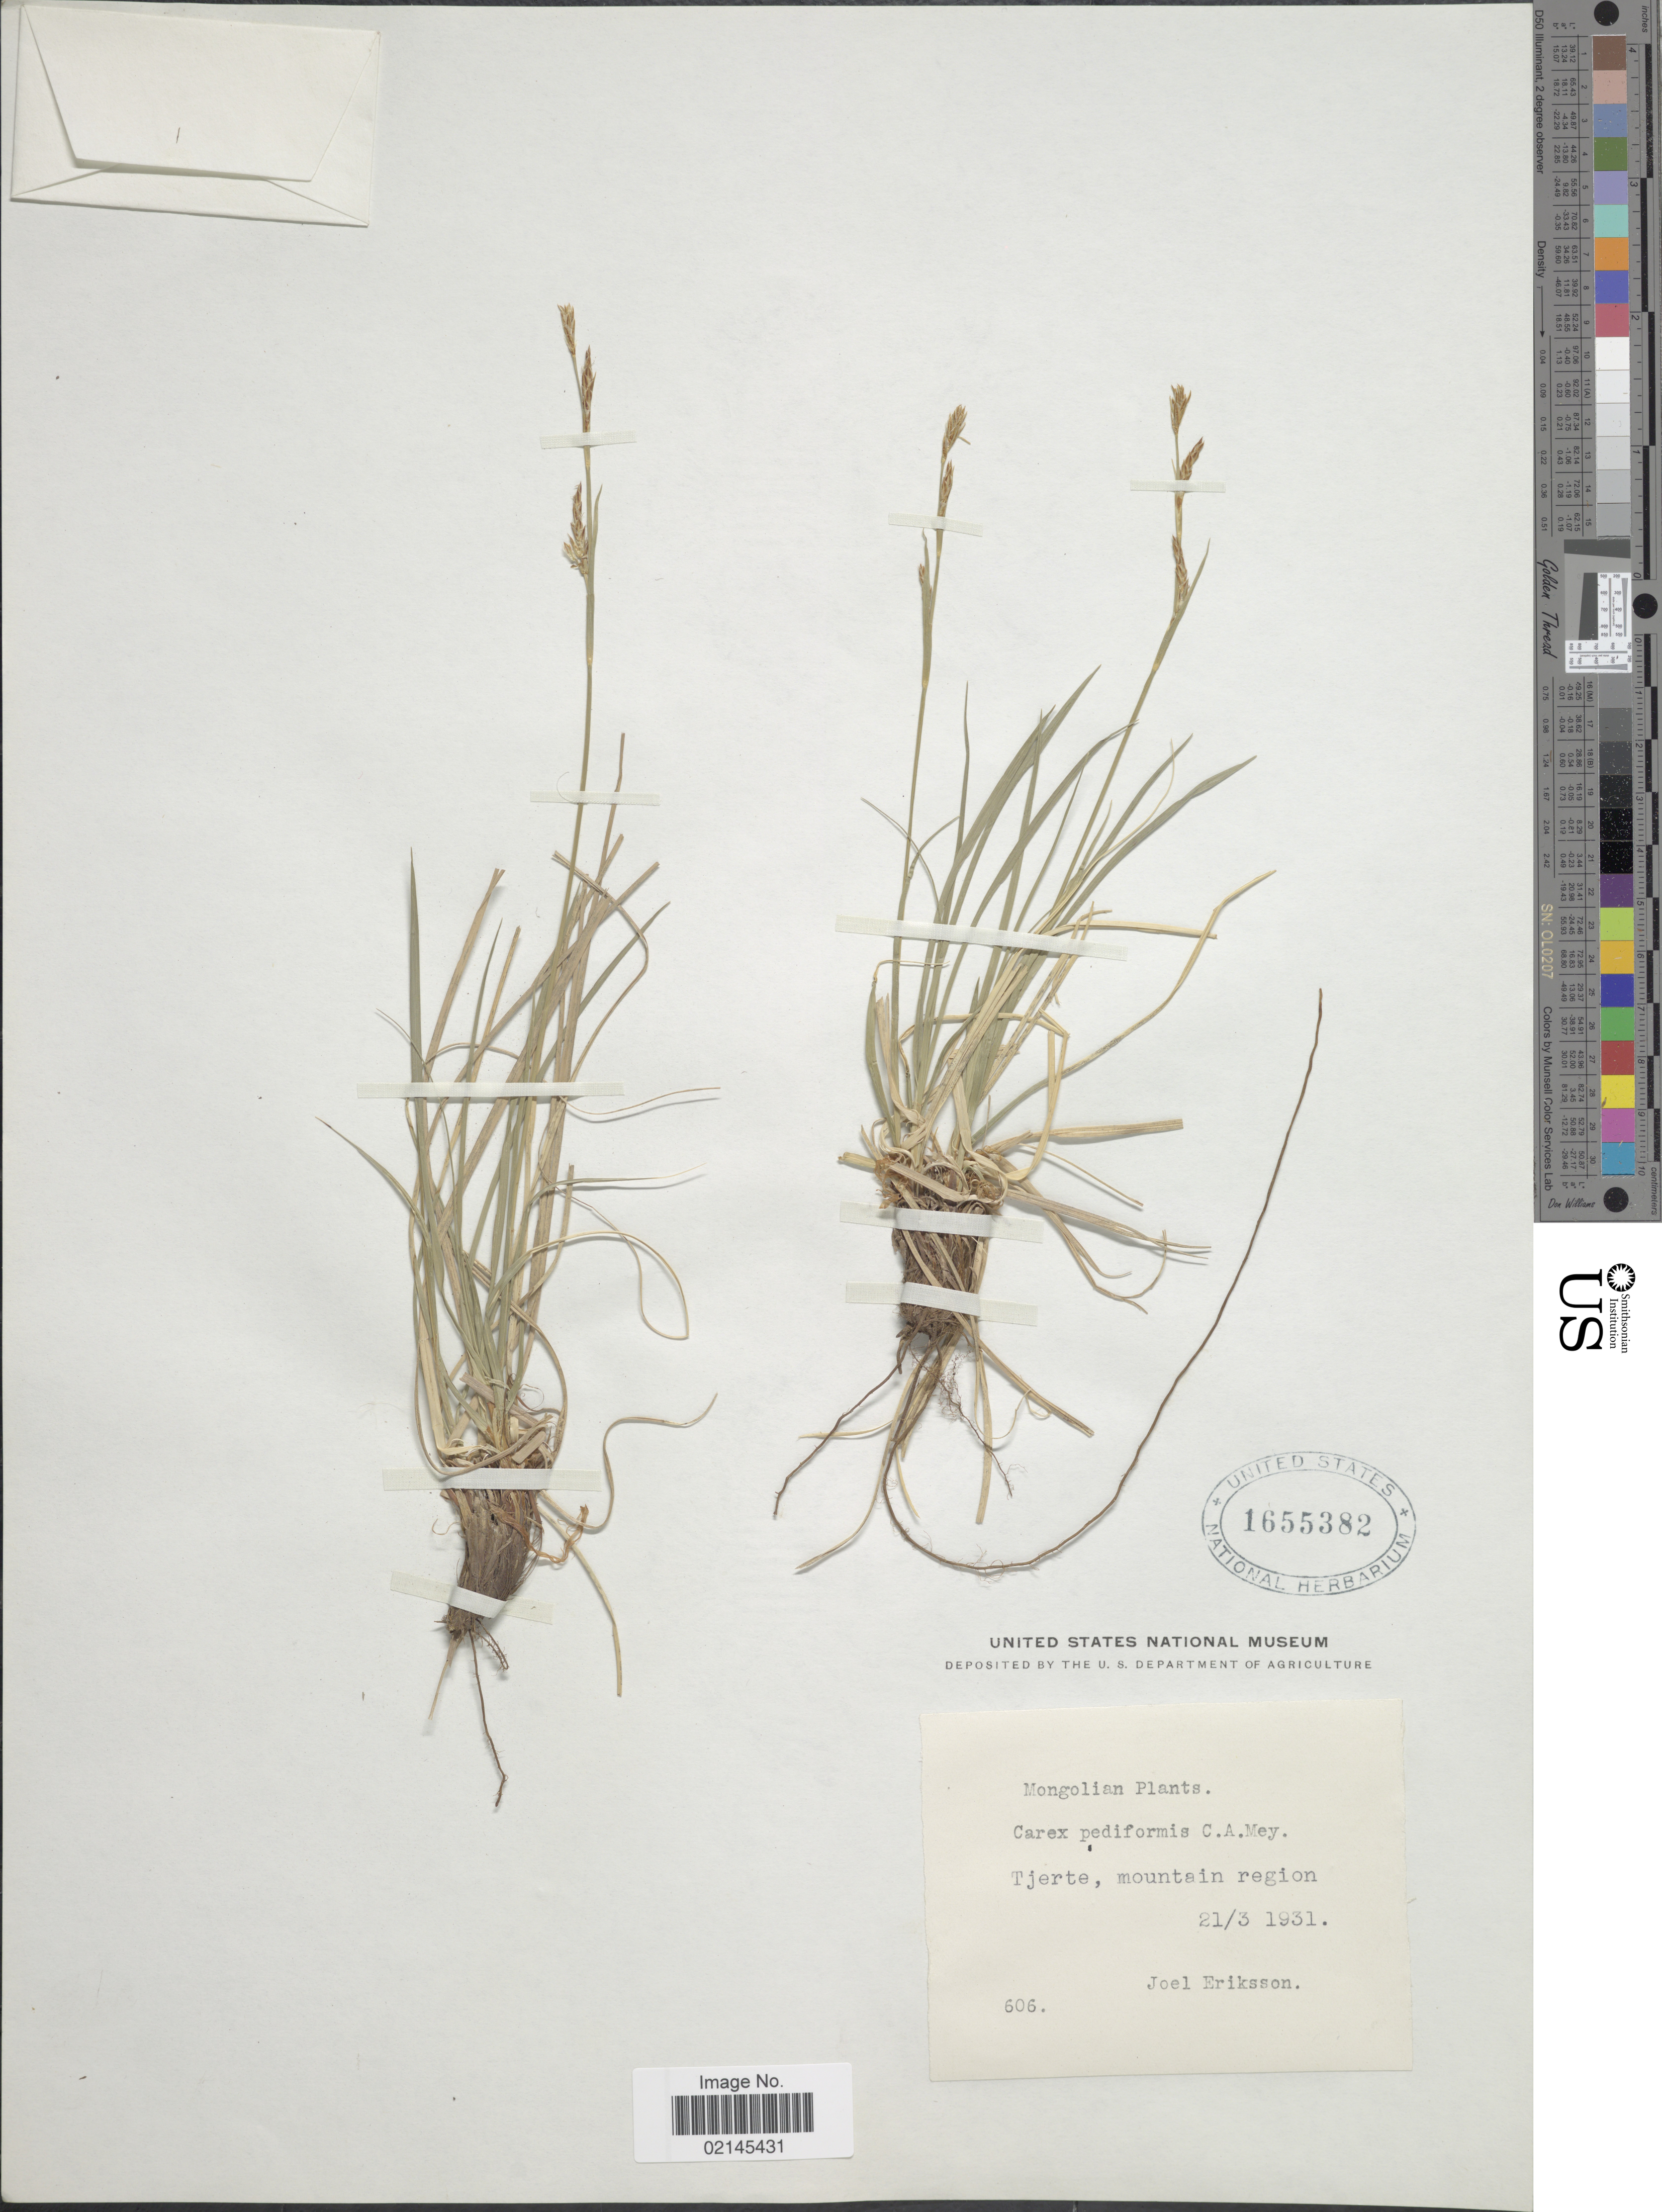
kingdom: Plantae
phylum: Tracheophyta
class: Liliopsida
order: Poales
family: Cyperaceae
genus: Carex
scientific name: Carex pediformis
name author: C.A. Mey.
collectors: J. Eriksson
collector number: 606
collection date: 1931-03-21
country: Mongolia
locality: Tjerte, mountain region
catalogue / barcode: US 1655382